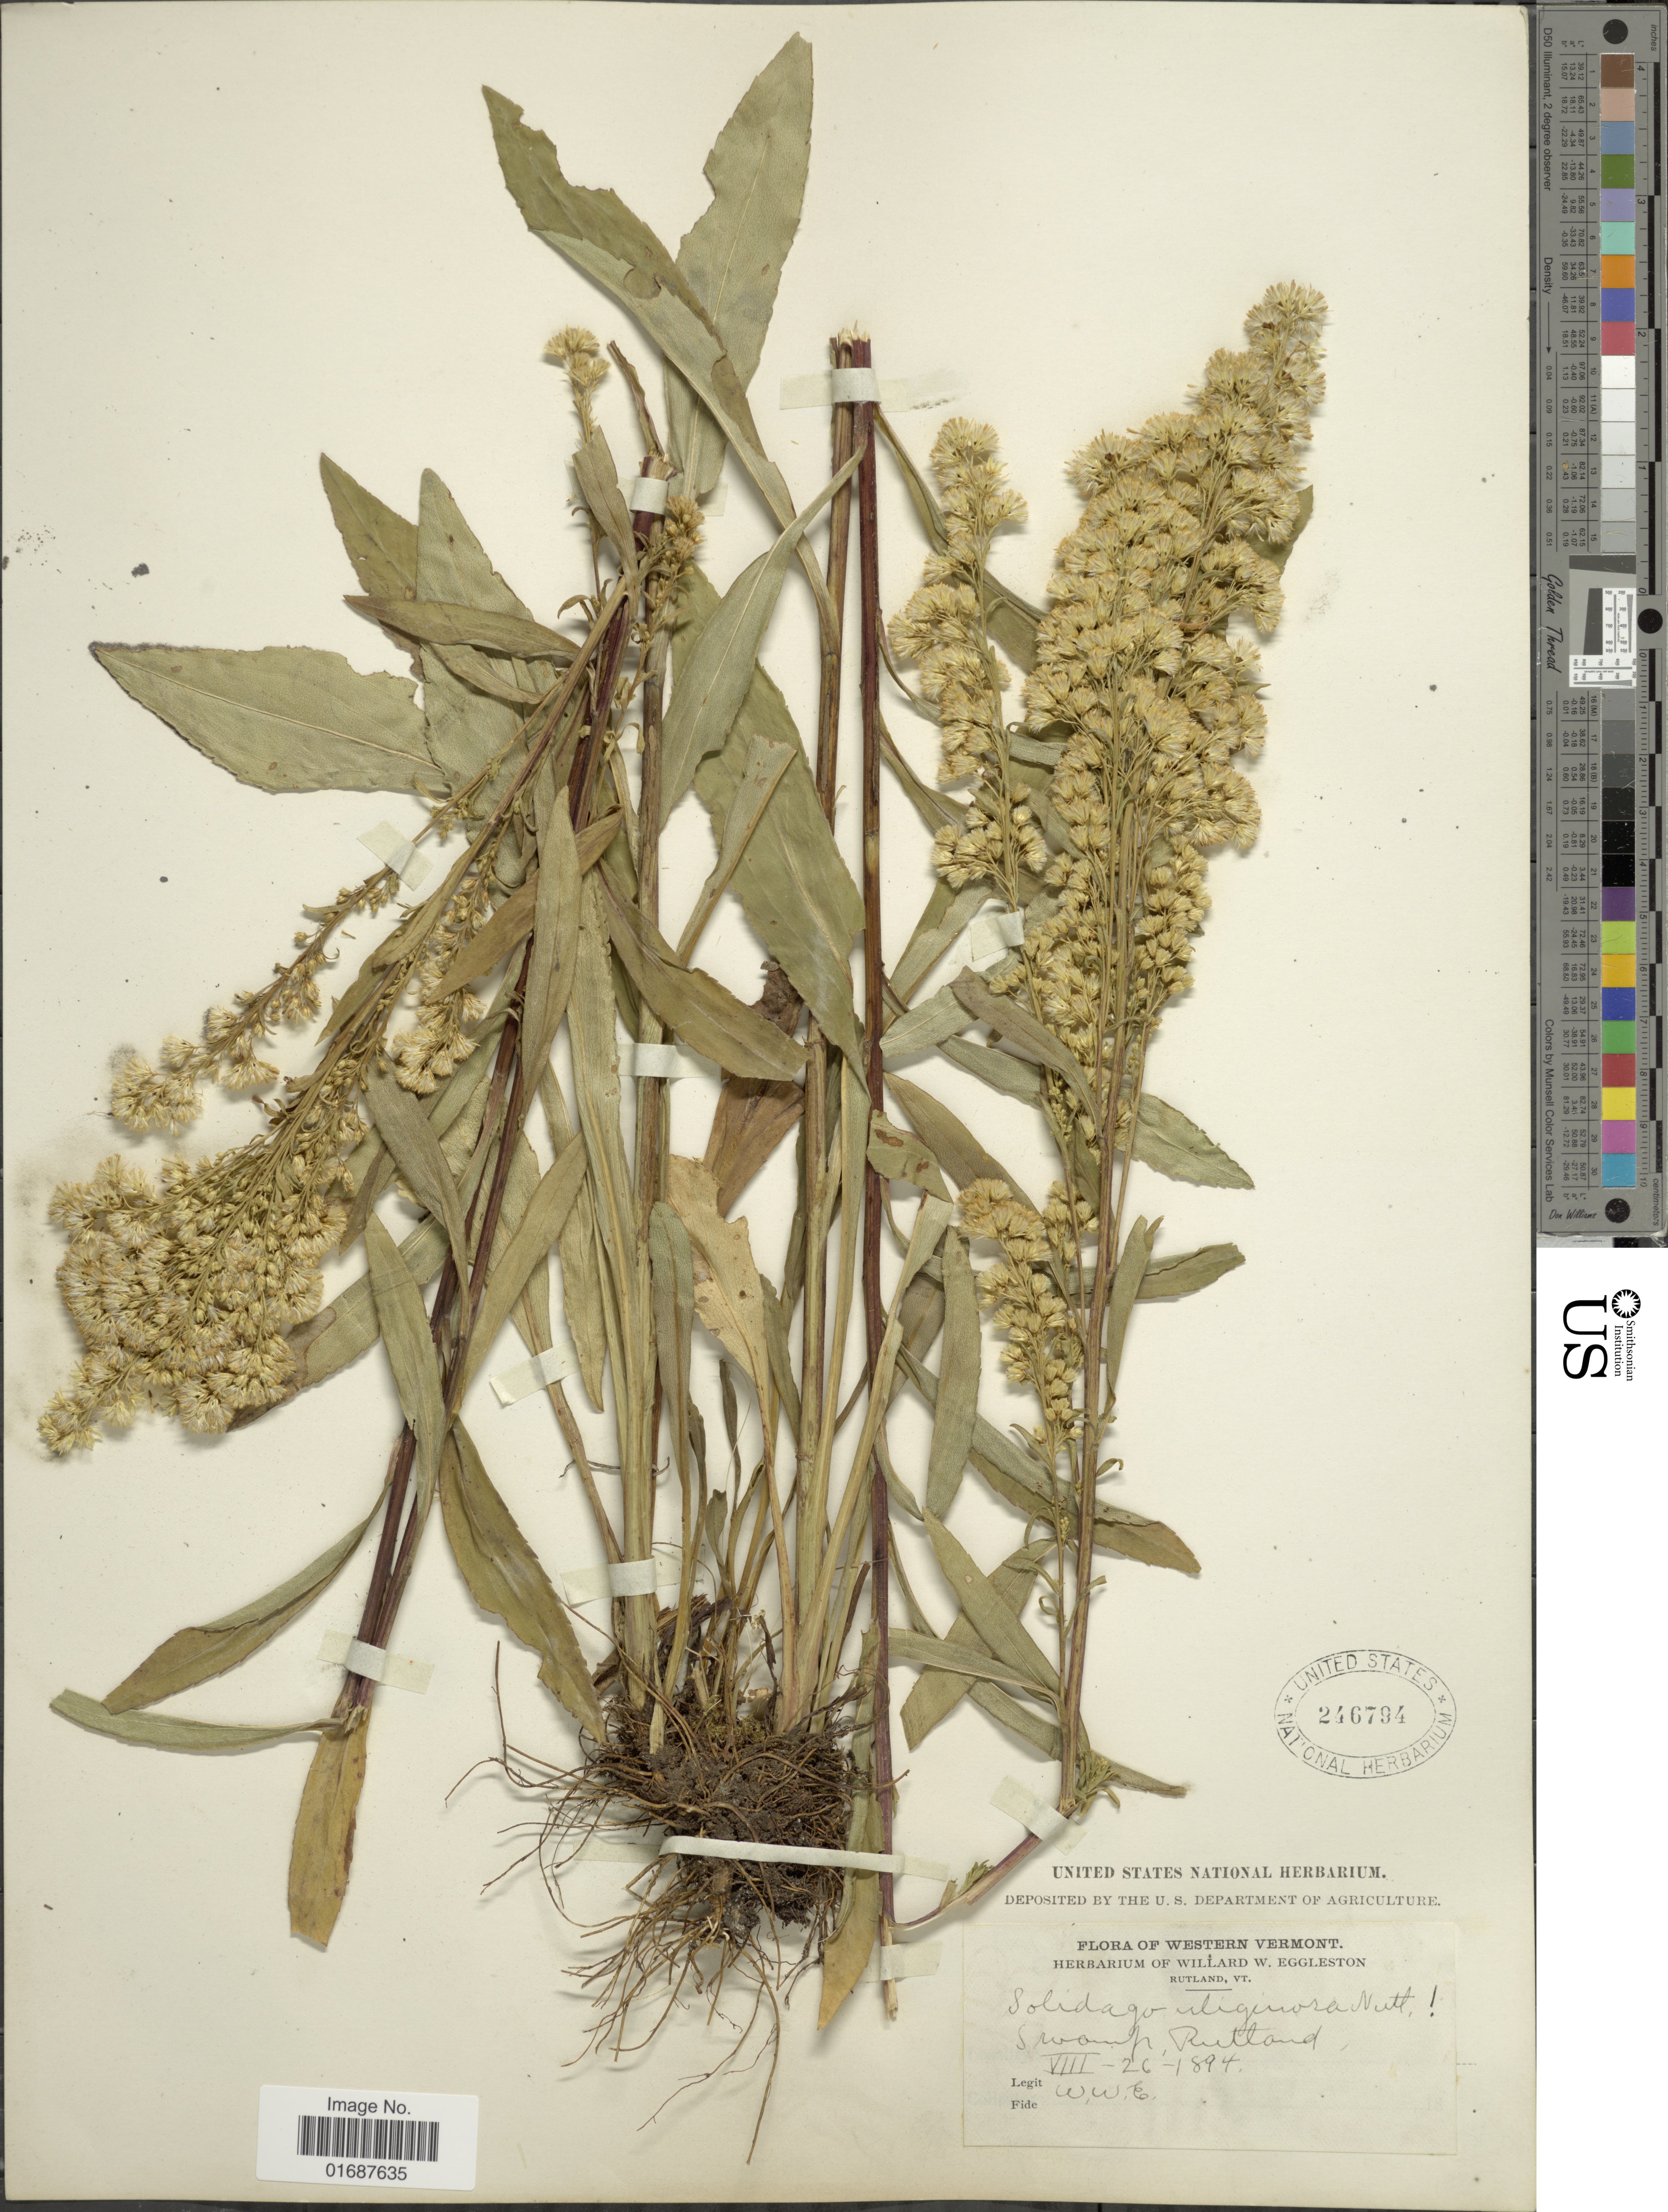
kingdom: Plantae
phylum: Tracheophyta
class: Magnoliopsida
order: Asterales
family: Asteraceae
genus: Solidago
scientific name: Solidago uliginosa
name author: Nutt.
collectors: W. W. Eggleston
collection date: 1894-08-26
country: United States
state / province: Vermont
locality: Western Vermont. Swamp, Rutland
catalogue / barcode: US 246794